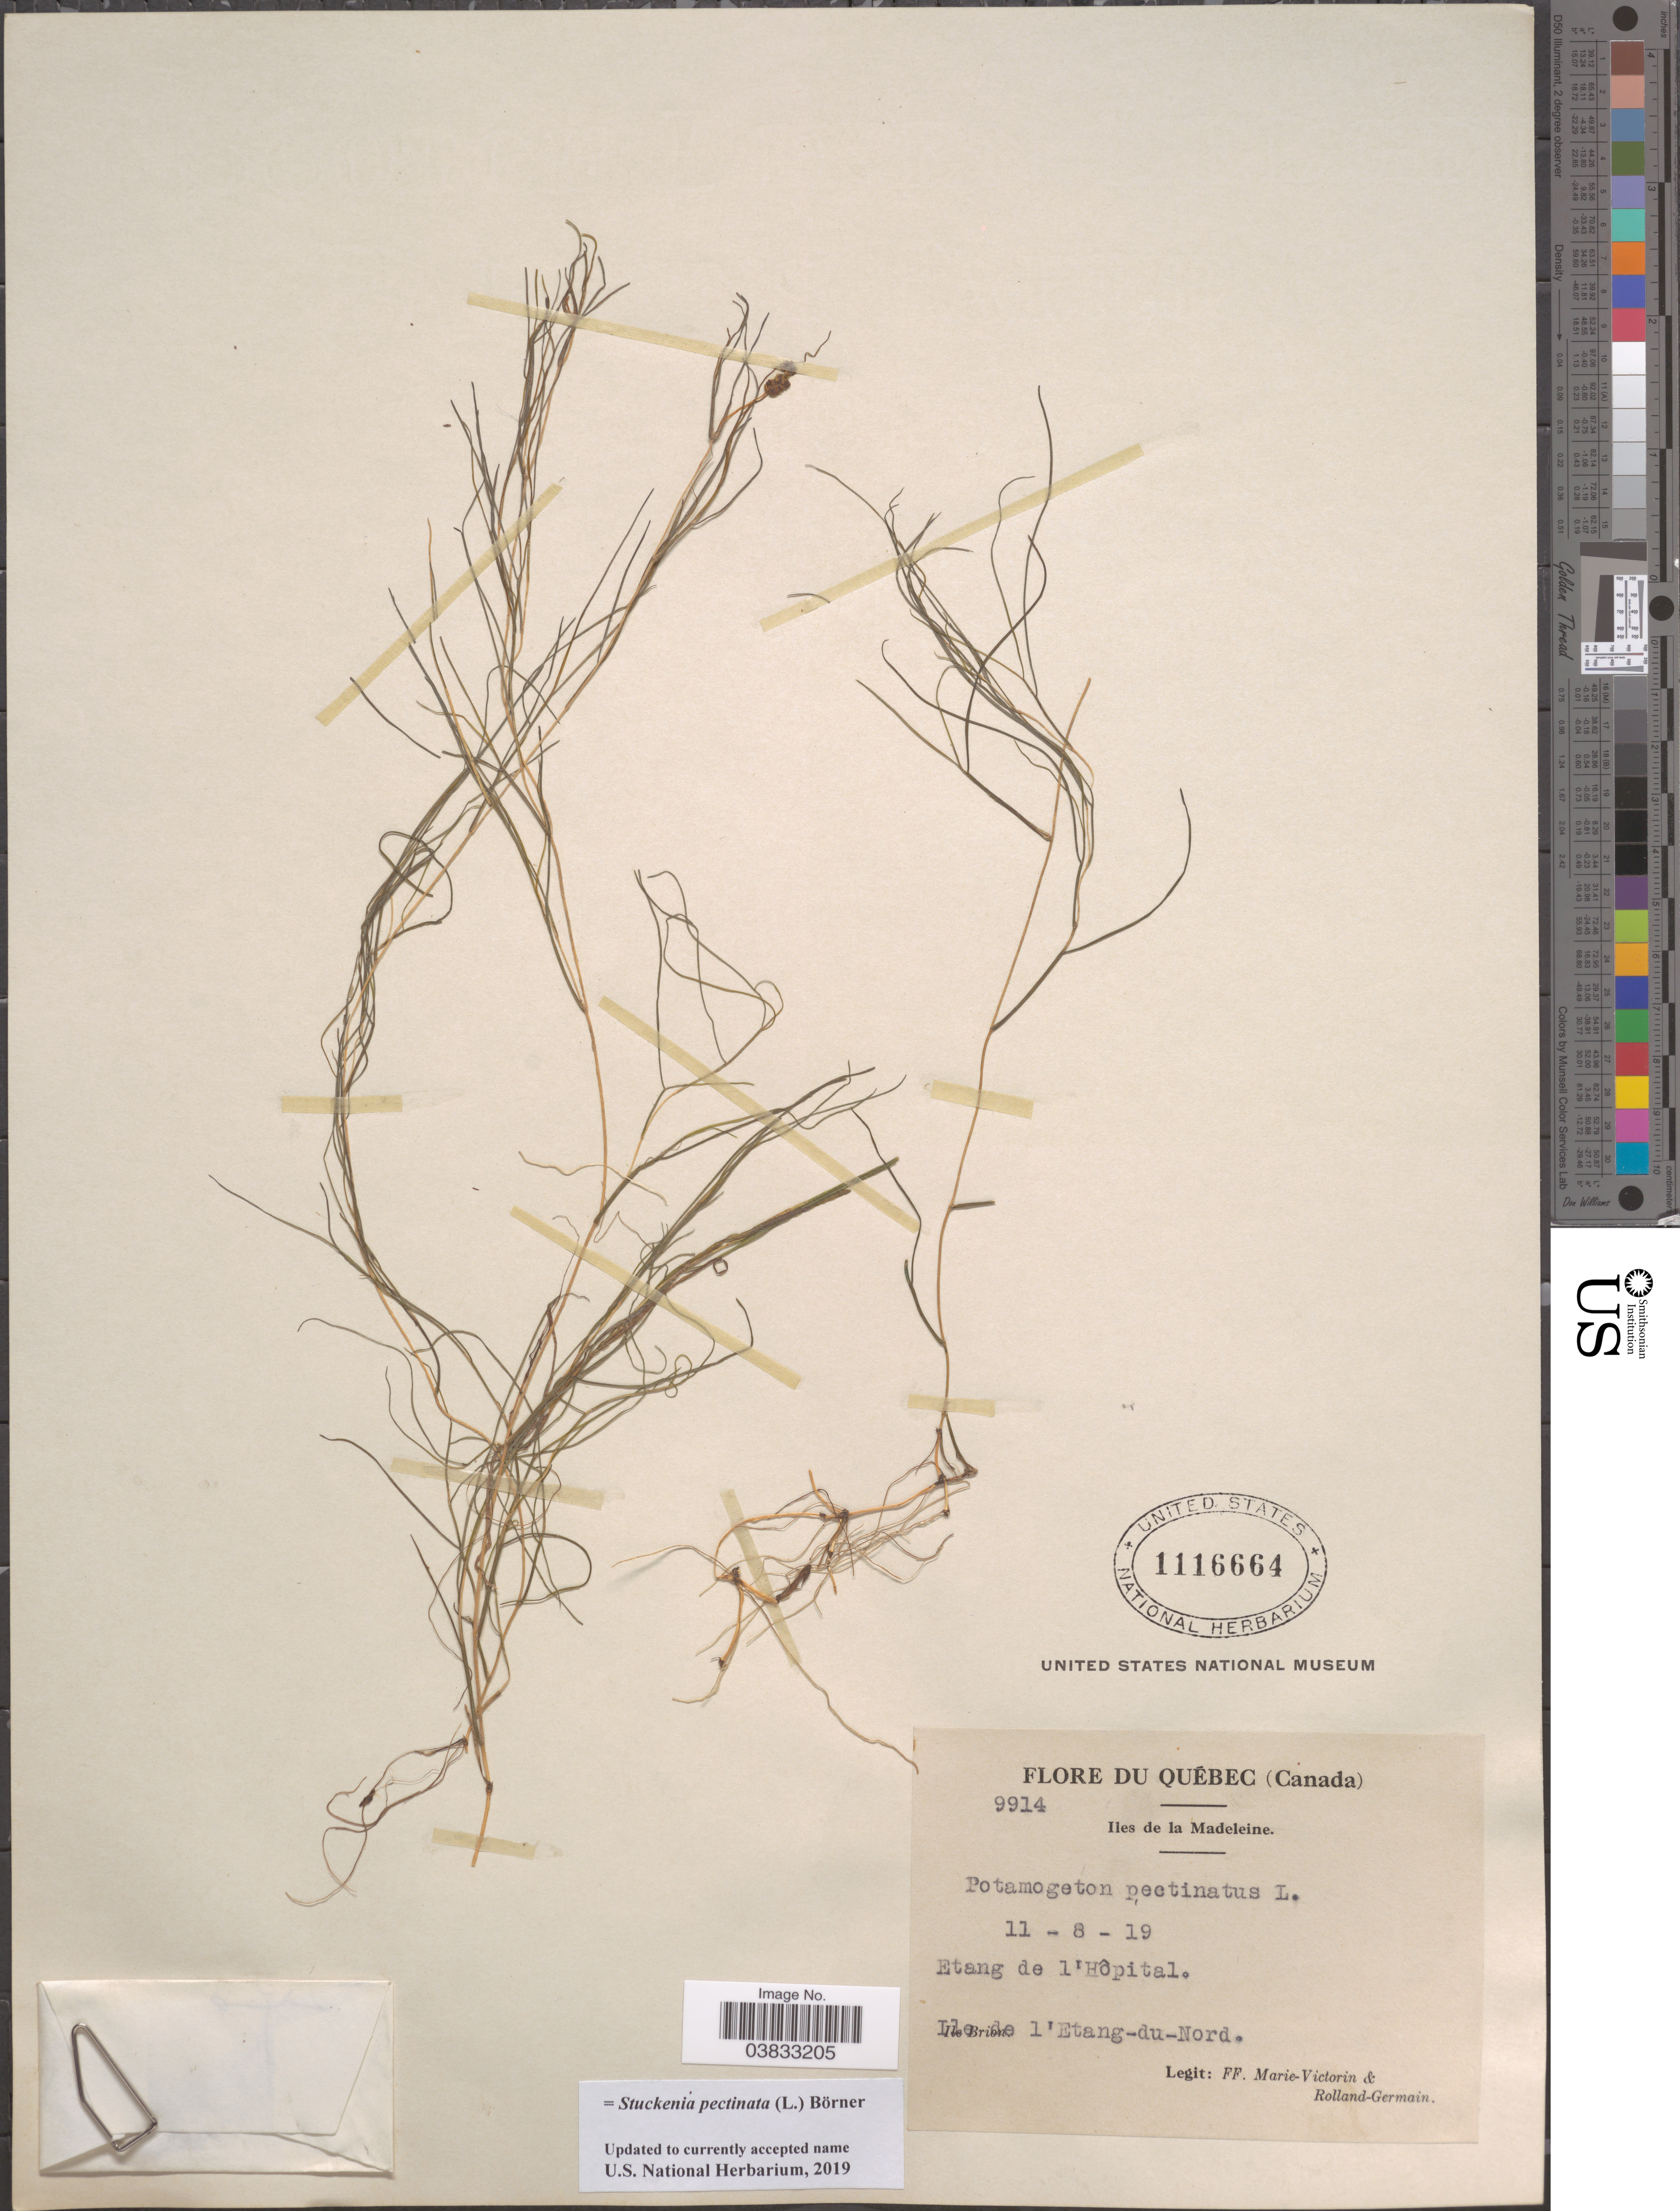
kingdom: Plantae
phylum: Tracheophyta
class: Liliopsida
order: Alismatales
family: Potamogetonaceae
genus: Stuckenia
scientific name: Stuckenia pectinata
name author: (L.) Börner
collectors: F. Marie-Victorin & Rolland-Germain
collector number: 9914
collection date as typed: Transcribed d/m/y: 11/8/19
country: Canada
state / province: Quebec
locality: Iles de la Madeleine. Etang de l'Hôpital. Ile e l'Etang-du-Nord.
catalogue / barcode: US 1116664